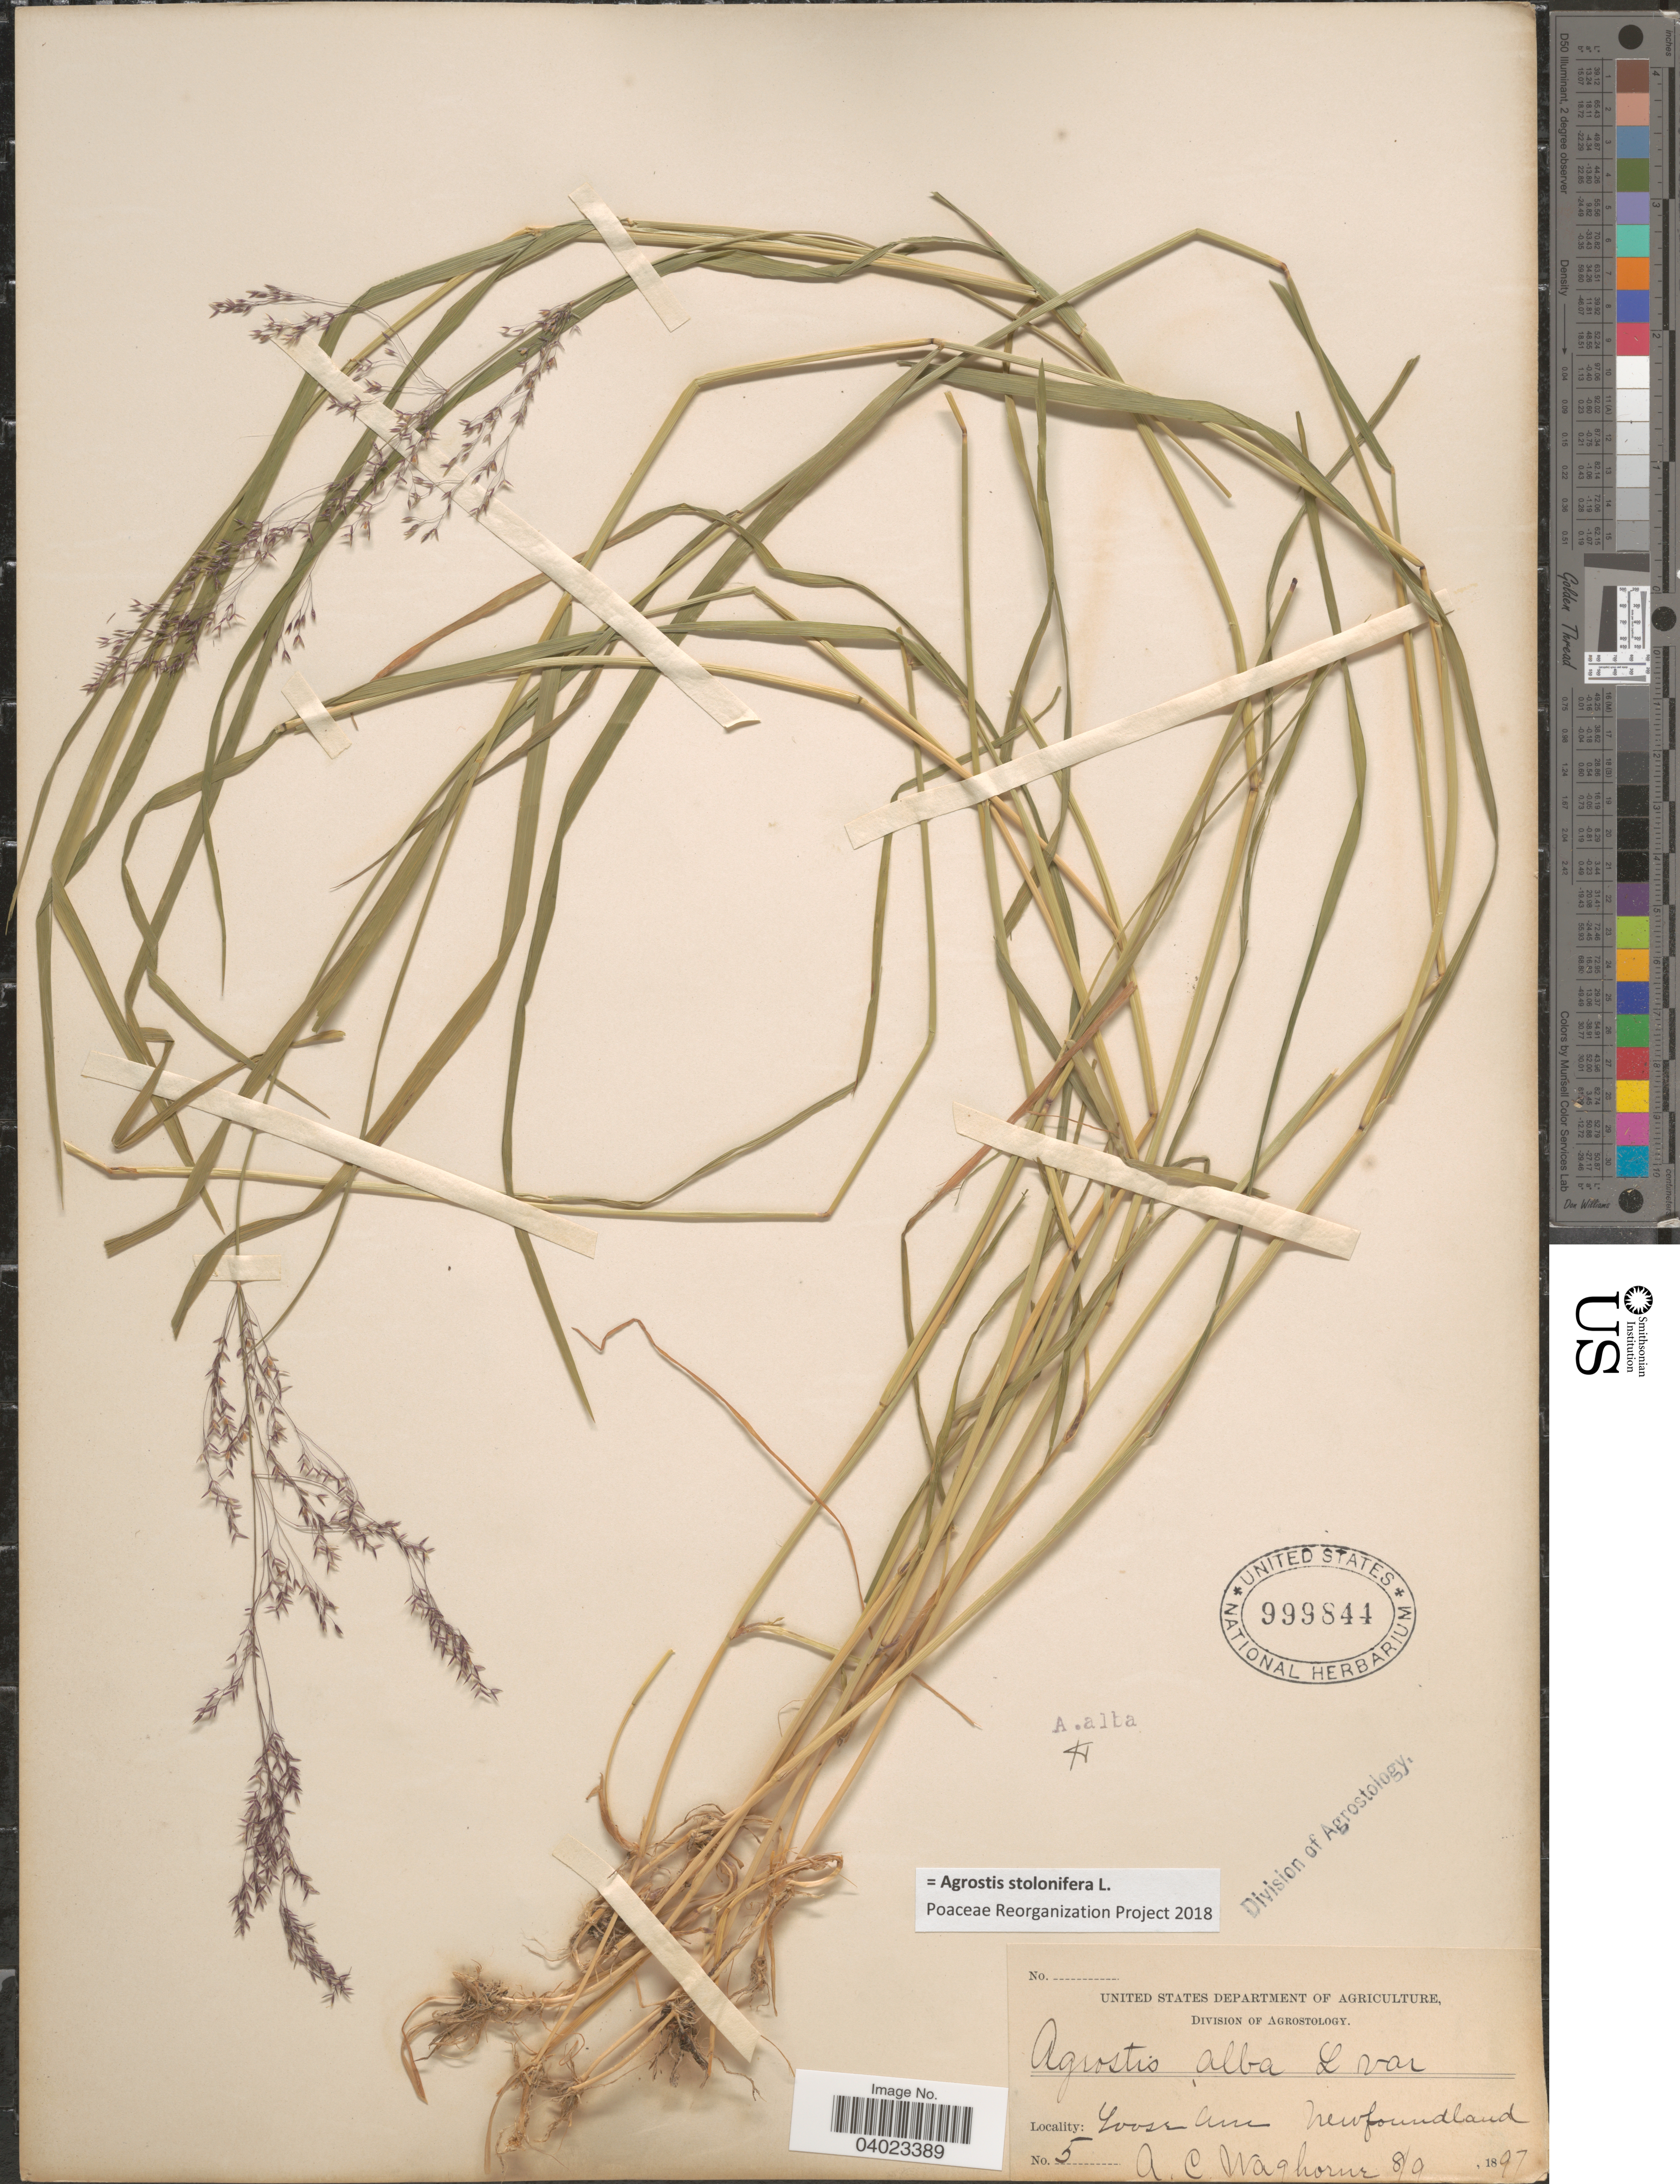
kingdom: Plantae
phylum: Tracheophyta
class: Liliopsida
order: Poales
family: Poaceae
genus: Agrostis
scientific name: Agrostis stolonifera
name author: L.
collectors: A. Waghorne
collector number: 5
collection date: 1897-08-09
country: Canada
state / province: Newfoundland and Labrador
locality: Goose Arm.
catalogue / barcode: US 999844